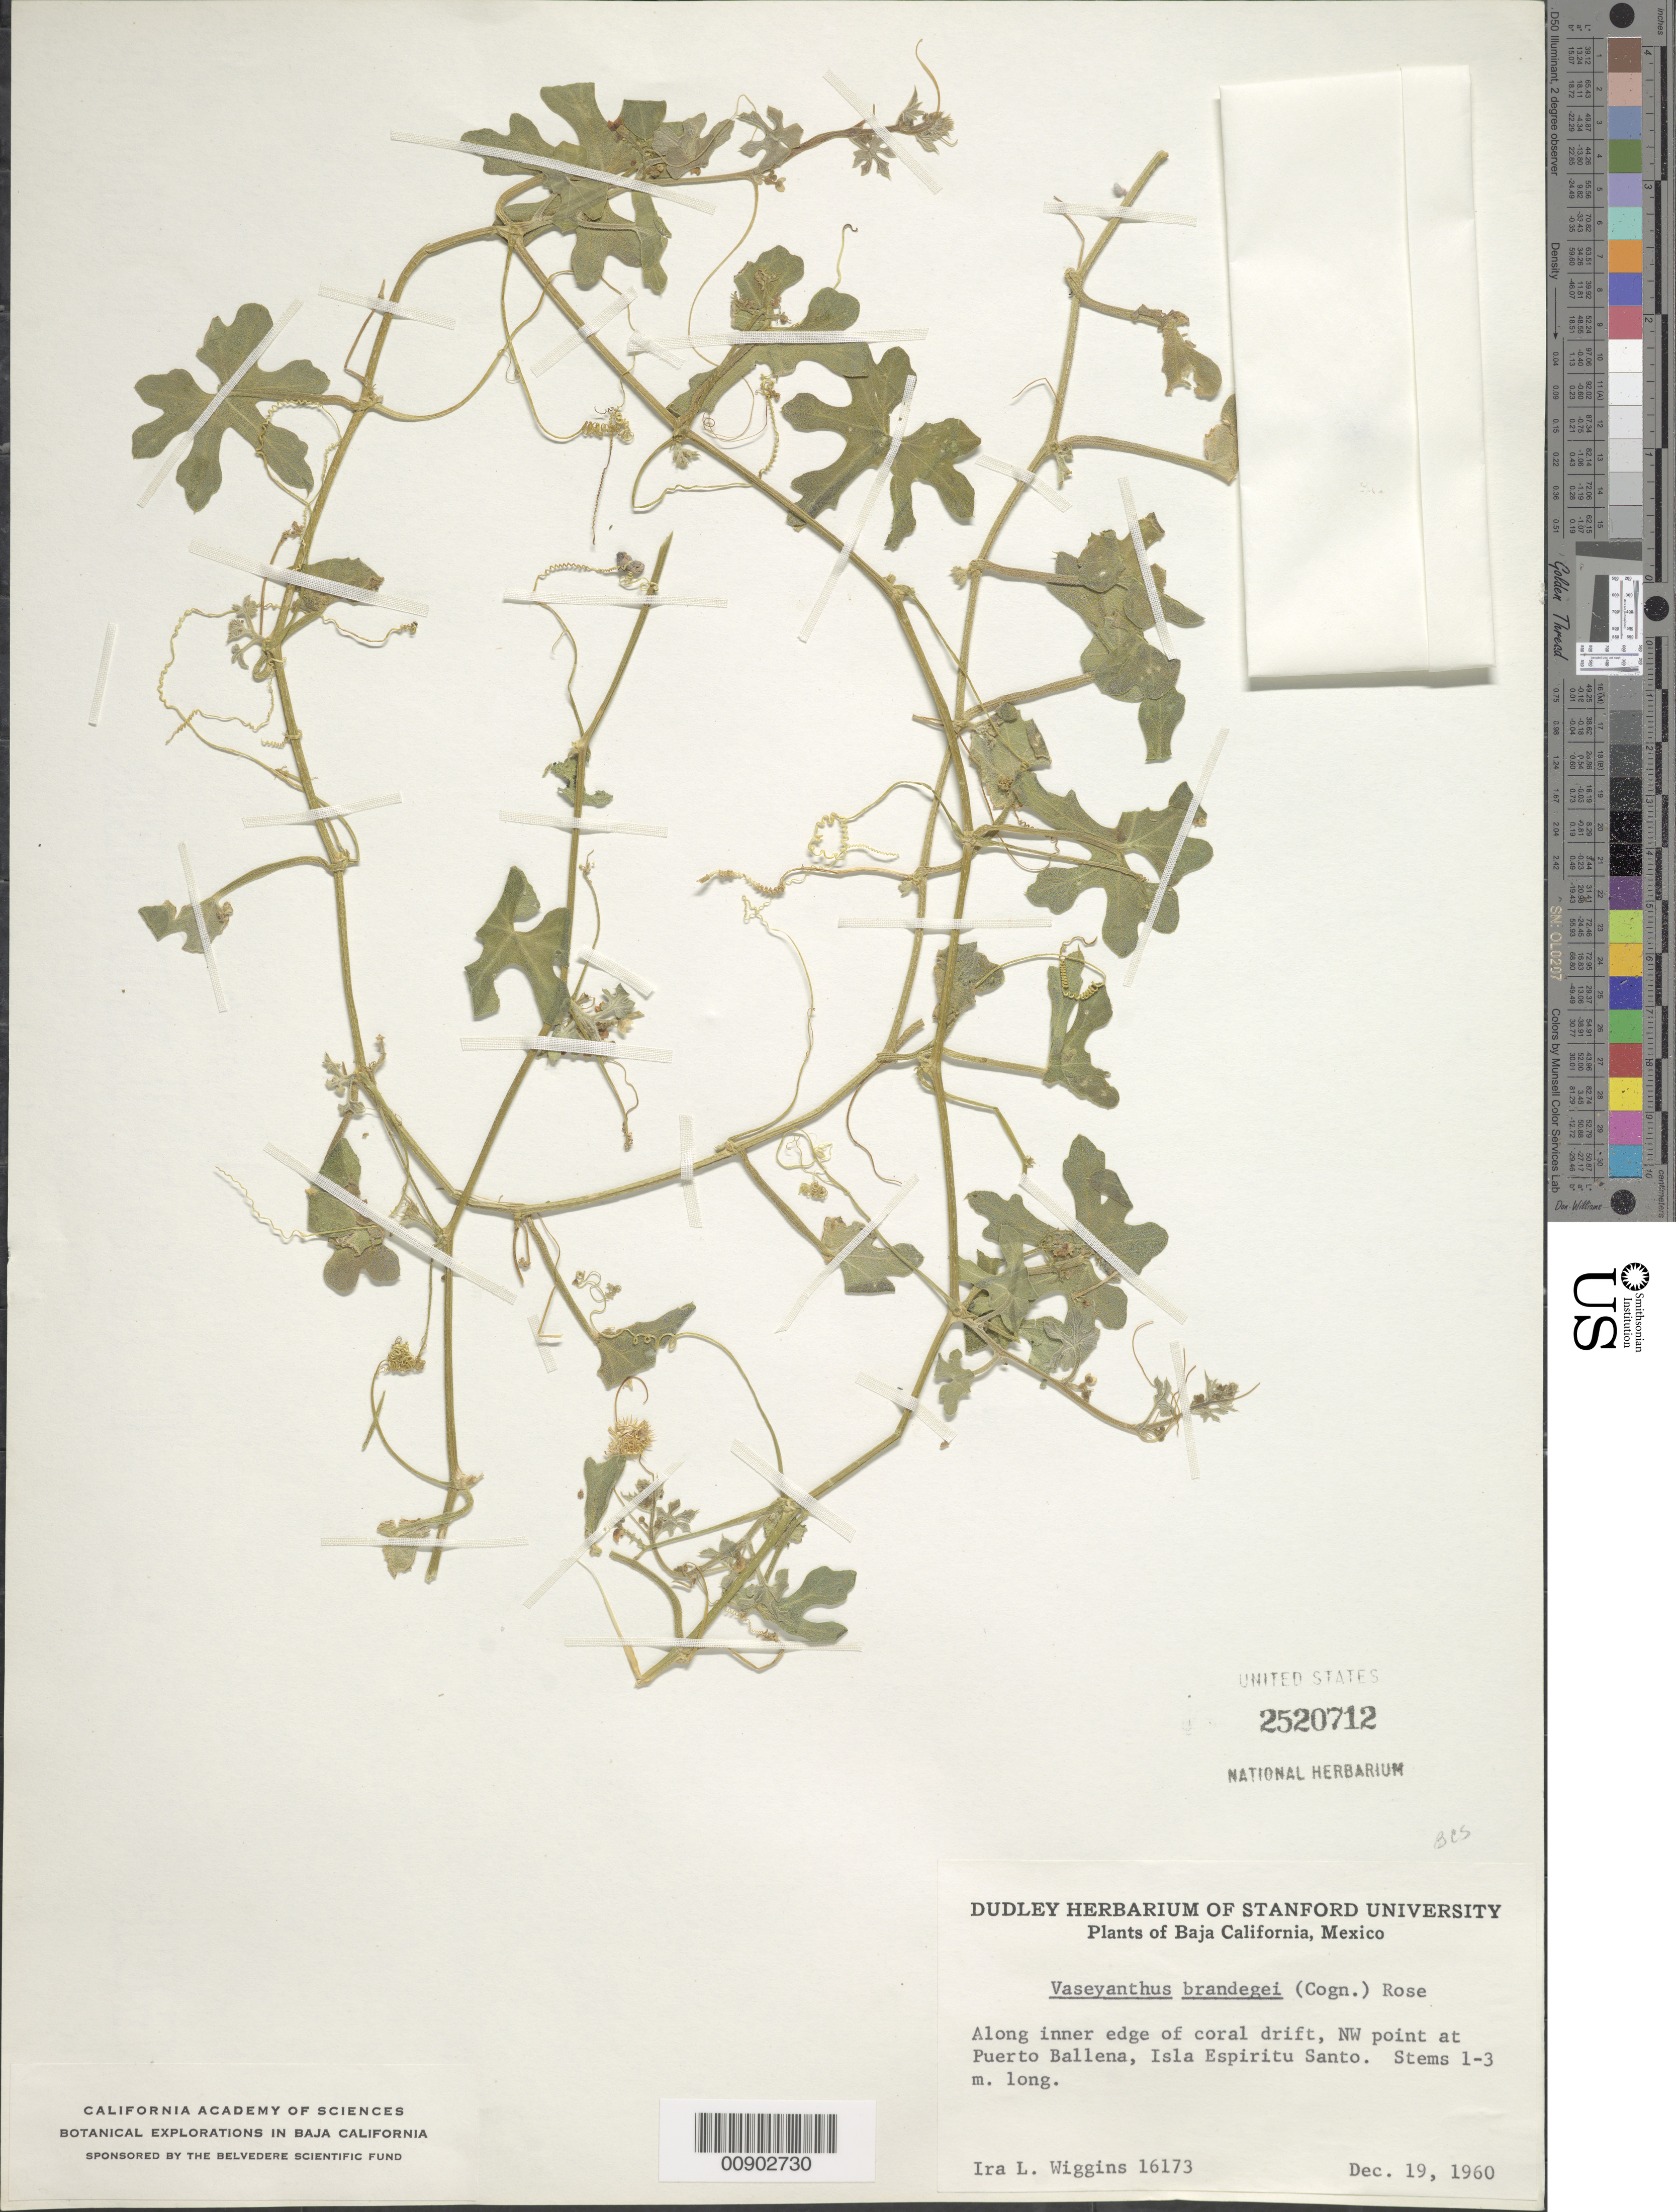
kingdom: Plantae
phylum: Tracheophyta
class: Magnoliopsida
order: Cucurbitales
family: Cucurbitaceae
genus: Echinopepon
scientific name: Echinopepon insularis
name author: S. Watson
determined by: Strong, Mark T., (BOT), Smithsonian Institution - National Museum of Natural History (UNITED STATES)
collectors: I. L. Wiggins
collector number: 16173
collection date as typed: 19 Dec 1960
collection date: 1960-12-19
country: Mexico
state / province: Baja California Sur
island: Espiritu Santo I.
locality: NW point at Puerto Ballena, Isla Espíritu Santo.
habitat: Along inner edge of coral drift.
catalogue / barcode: US 2520712